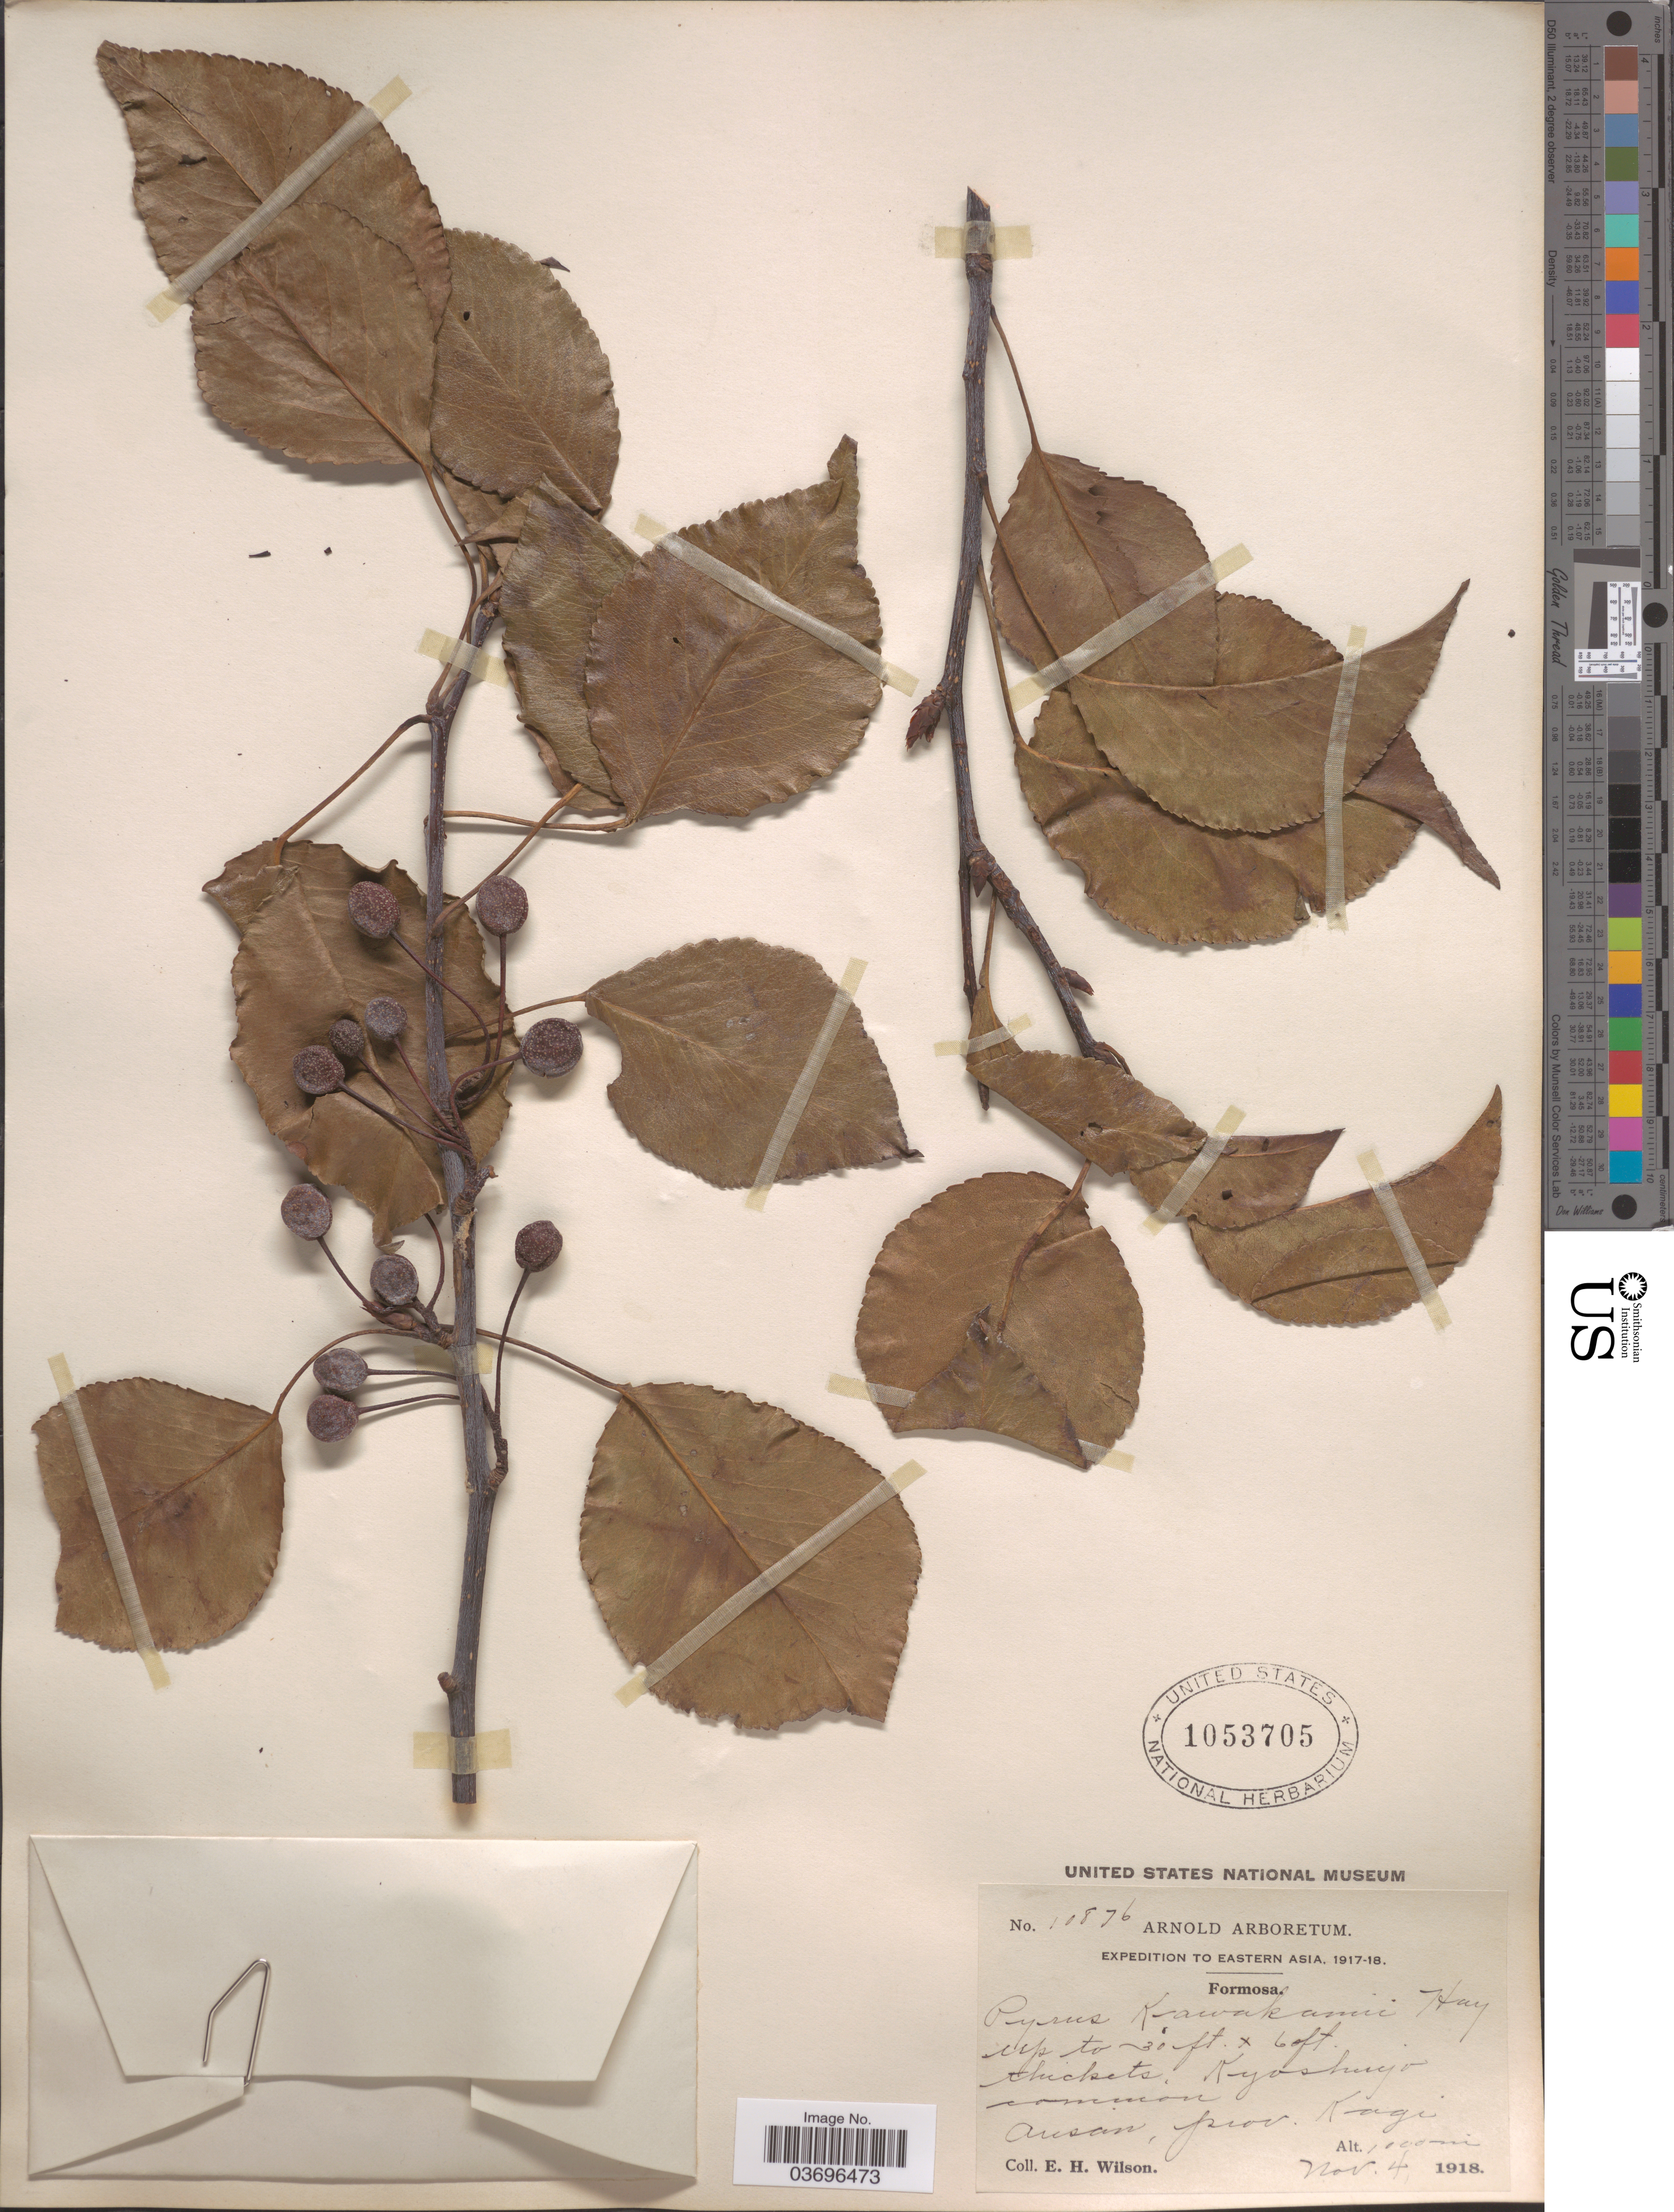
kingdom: Plantae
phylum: Tracheophyta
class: Magnoliopsida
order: Rosales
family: Rosaceae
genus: Pyrus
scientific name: Pyrus kawakamii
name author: Hayata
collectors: E. Wilson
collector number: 10876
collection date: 1918-11-04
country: Taiwan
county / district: Chiayi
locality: Formosa. Arisan, prov. Kagi.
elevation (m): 1100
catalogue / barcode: US 1053705